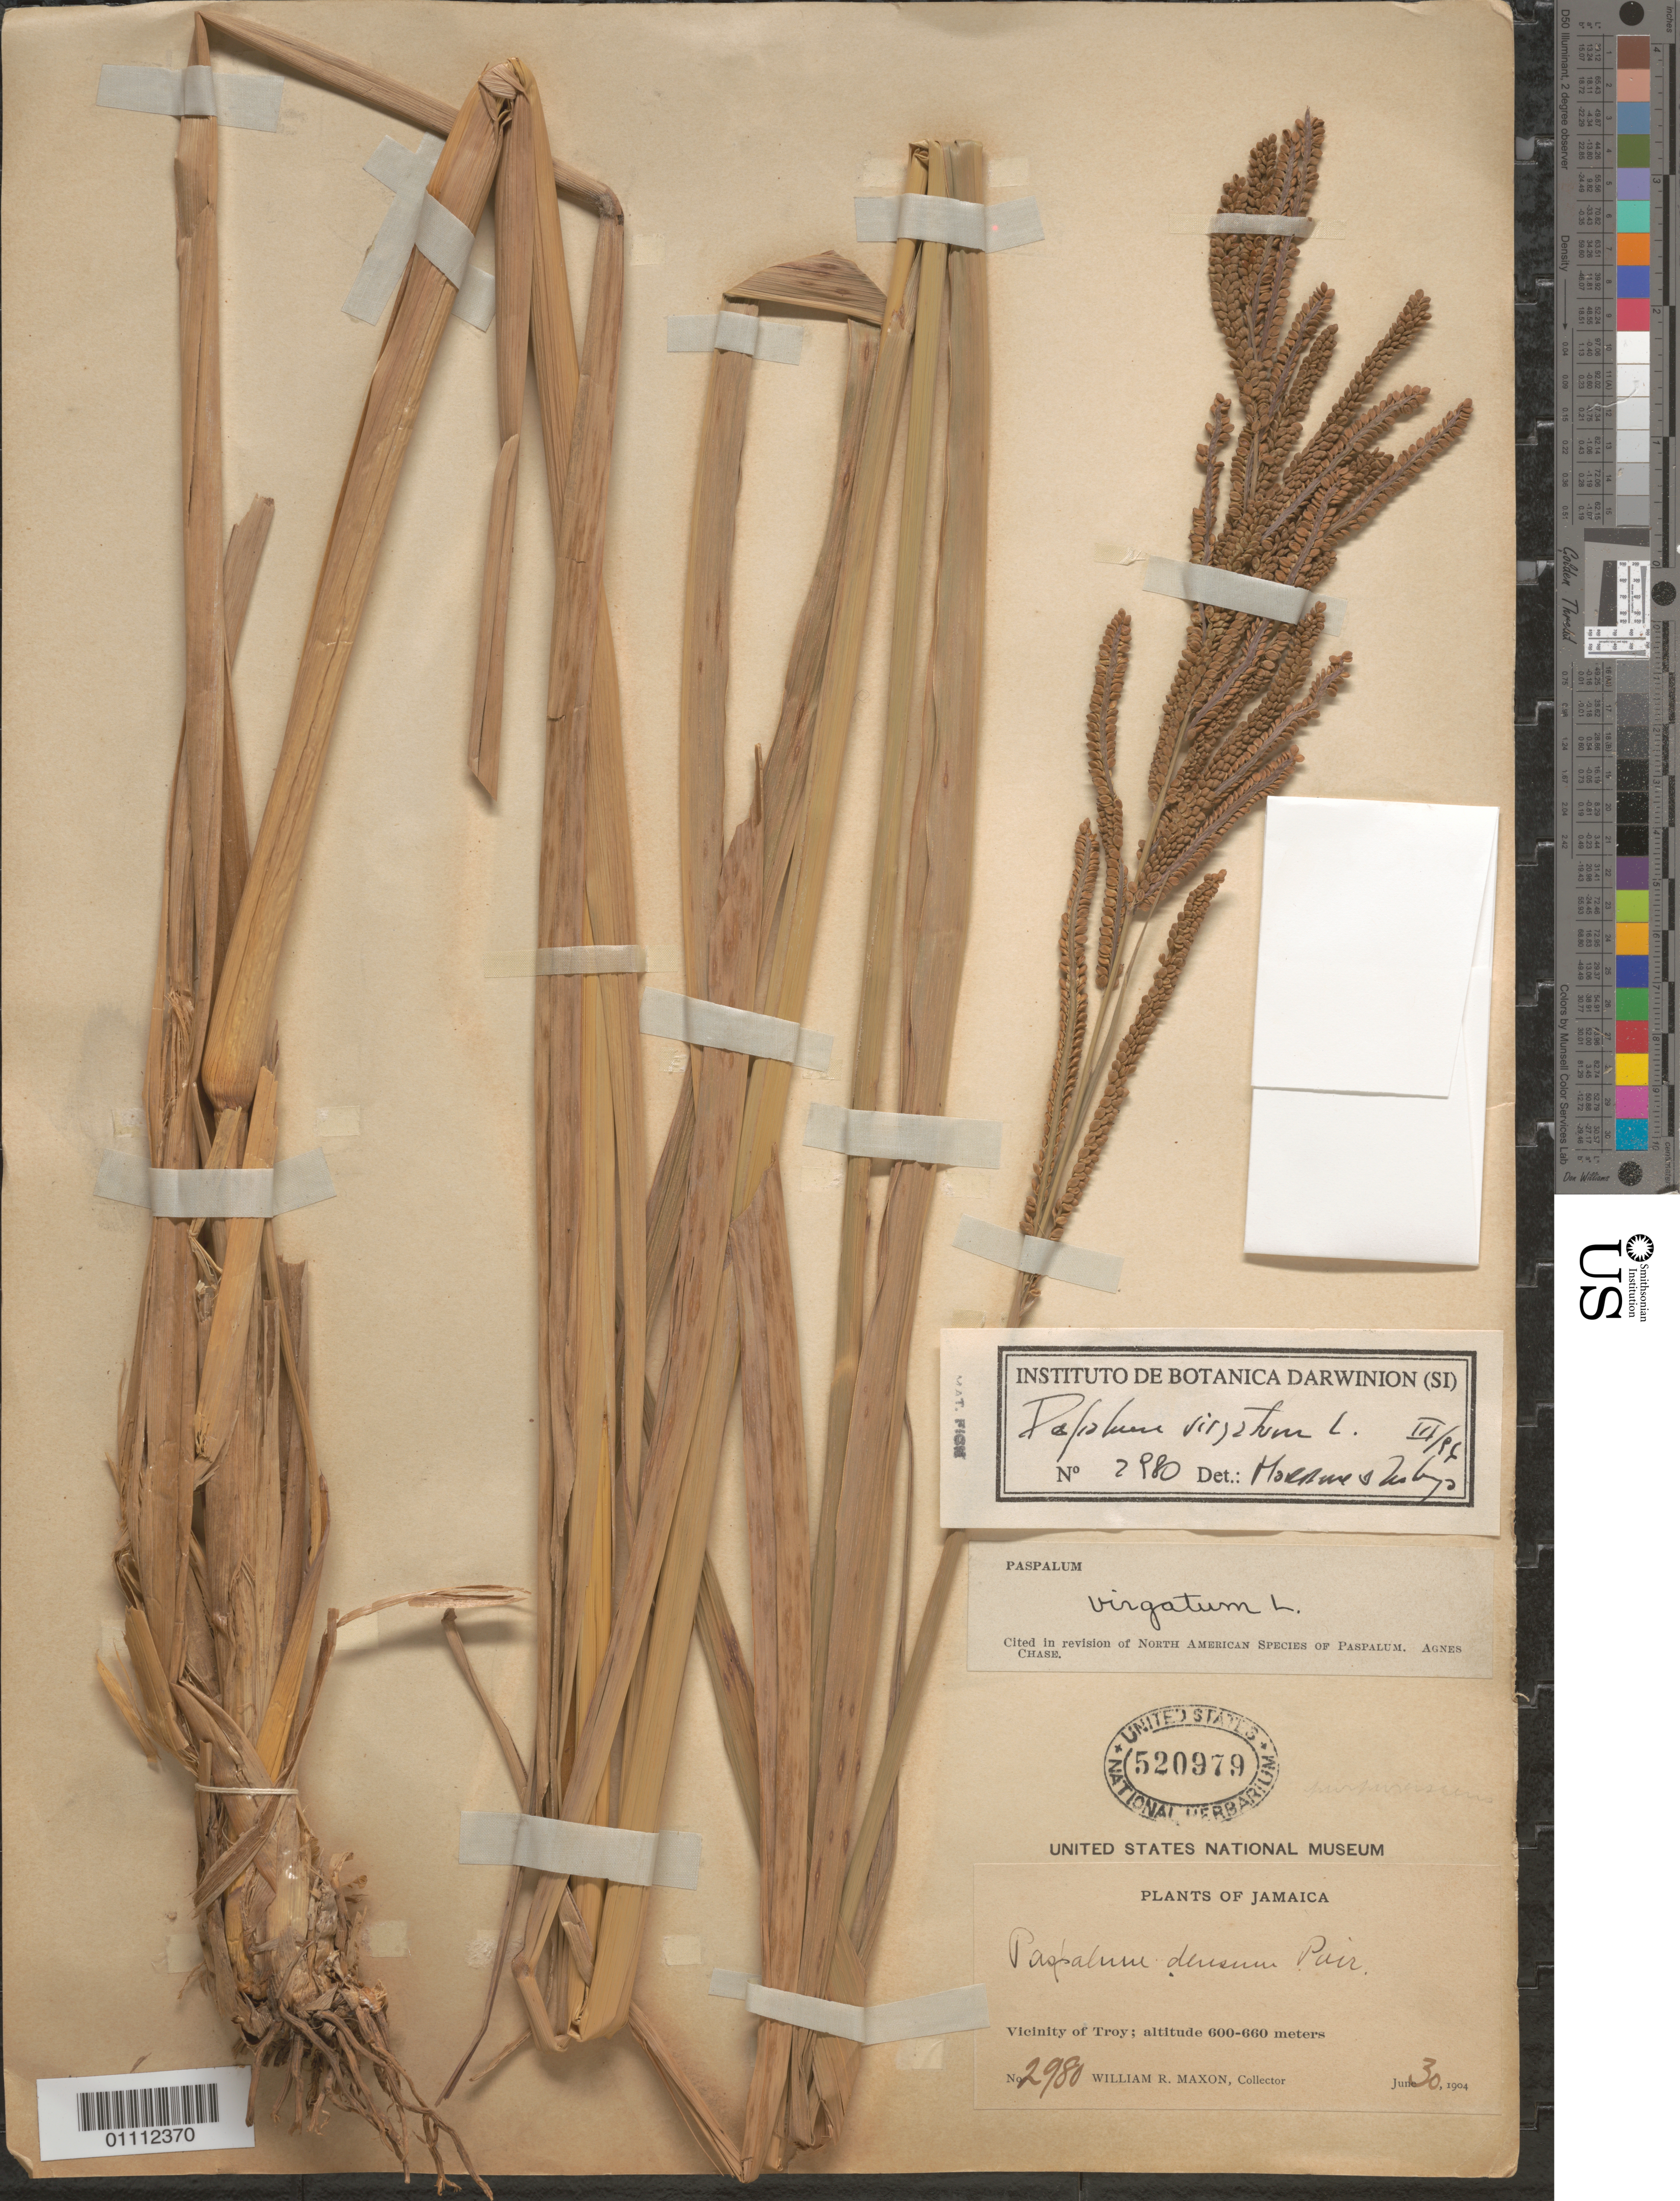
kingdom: Plantae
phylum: Tracheophyta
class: Liliopsida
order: Poales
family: Poaceae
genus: Paspalum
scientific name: Paspalum virgatum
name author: L.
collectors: W. R. Maxon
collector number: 2980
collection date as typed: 30 Jun 1904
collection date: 1904-06-30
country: Jamaica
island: Jamaica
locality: Troy, vicinity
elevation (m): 600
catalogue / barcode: US 520979